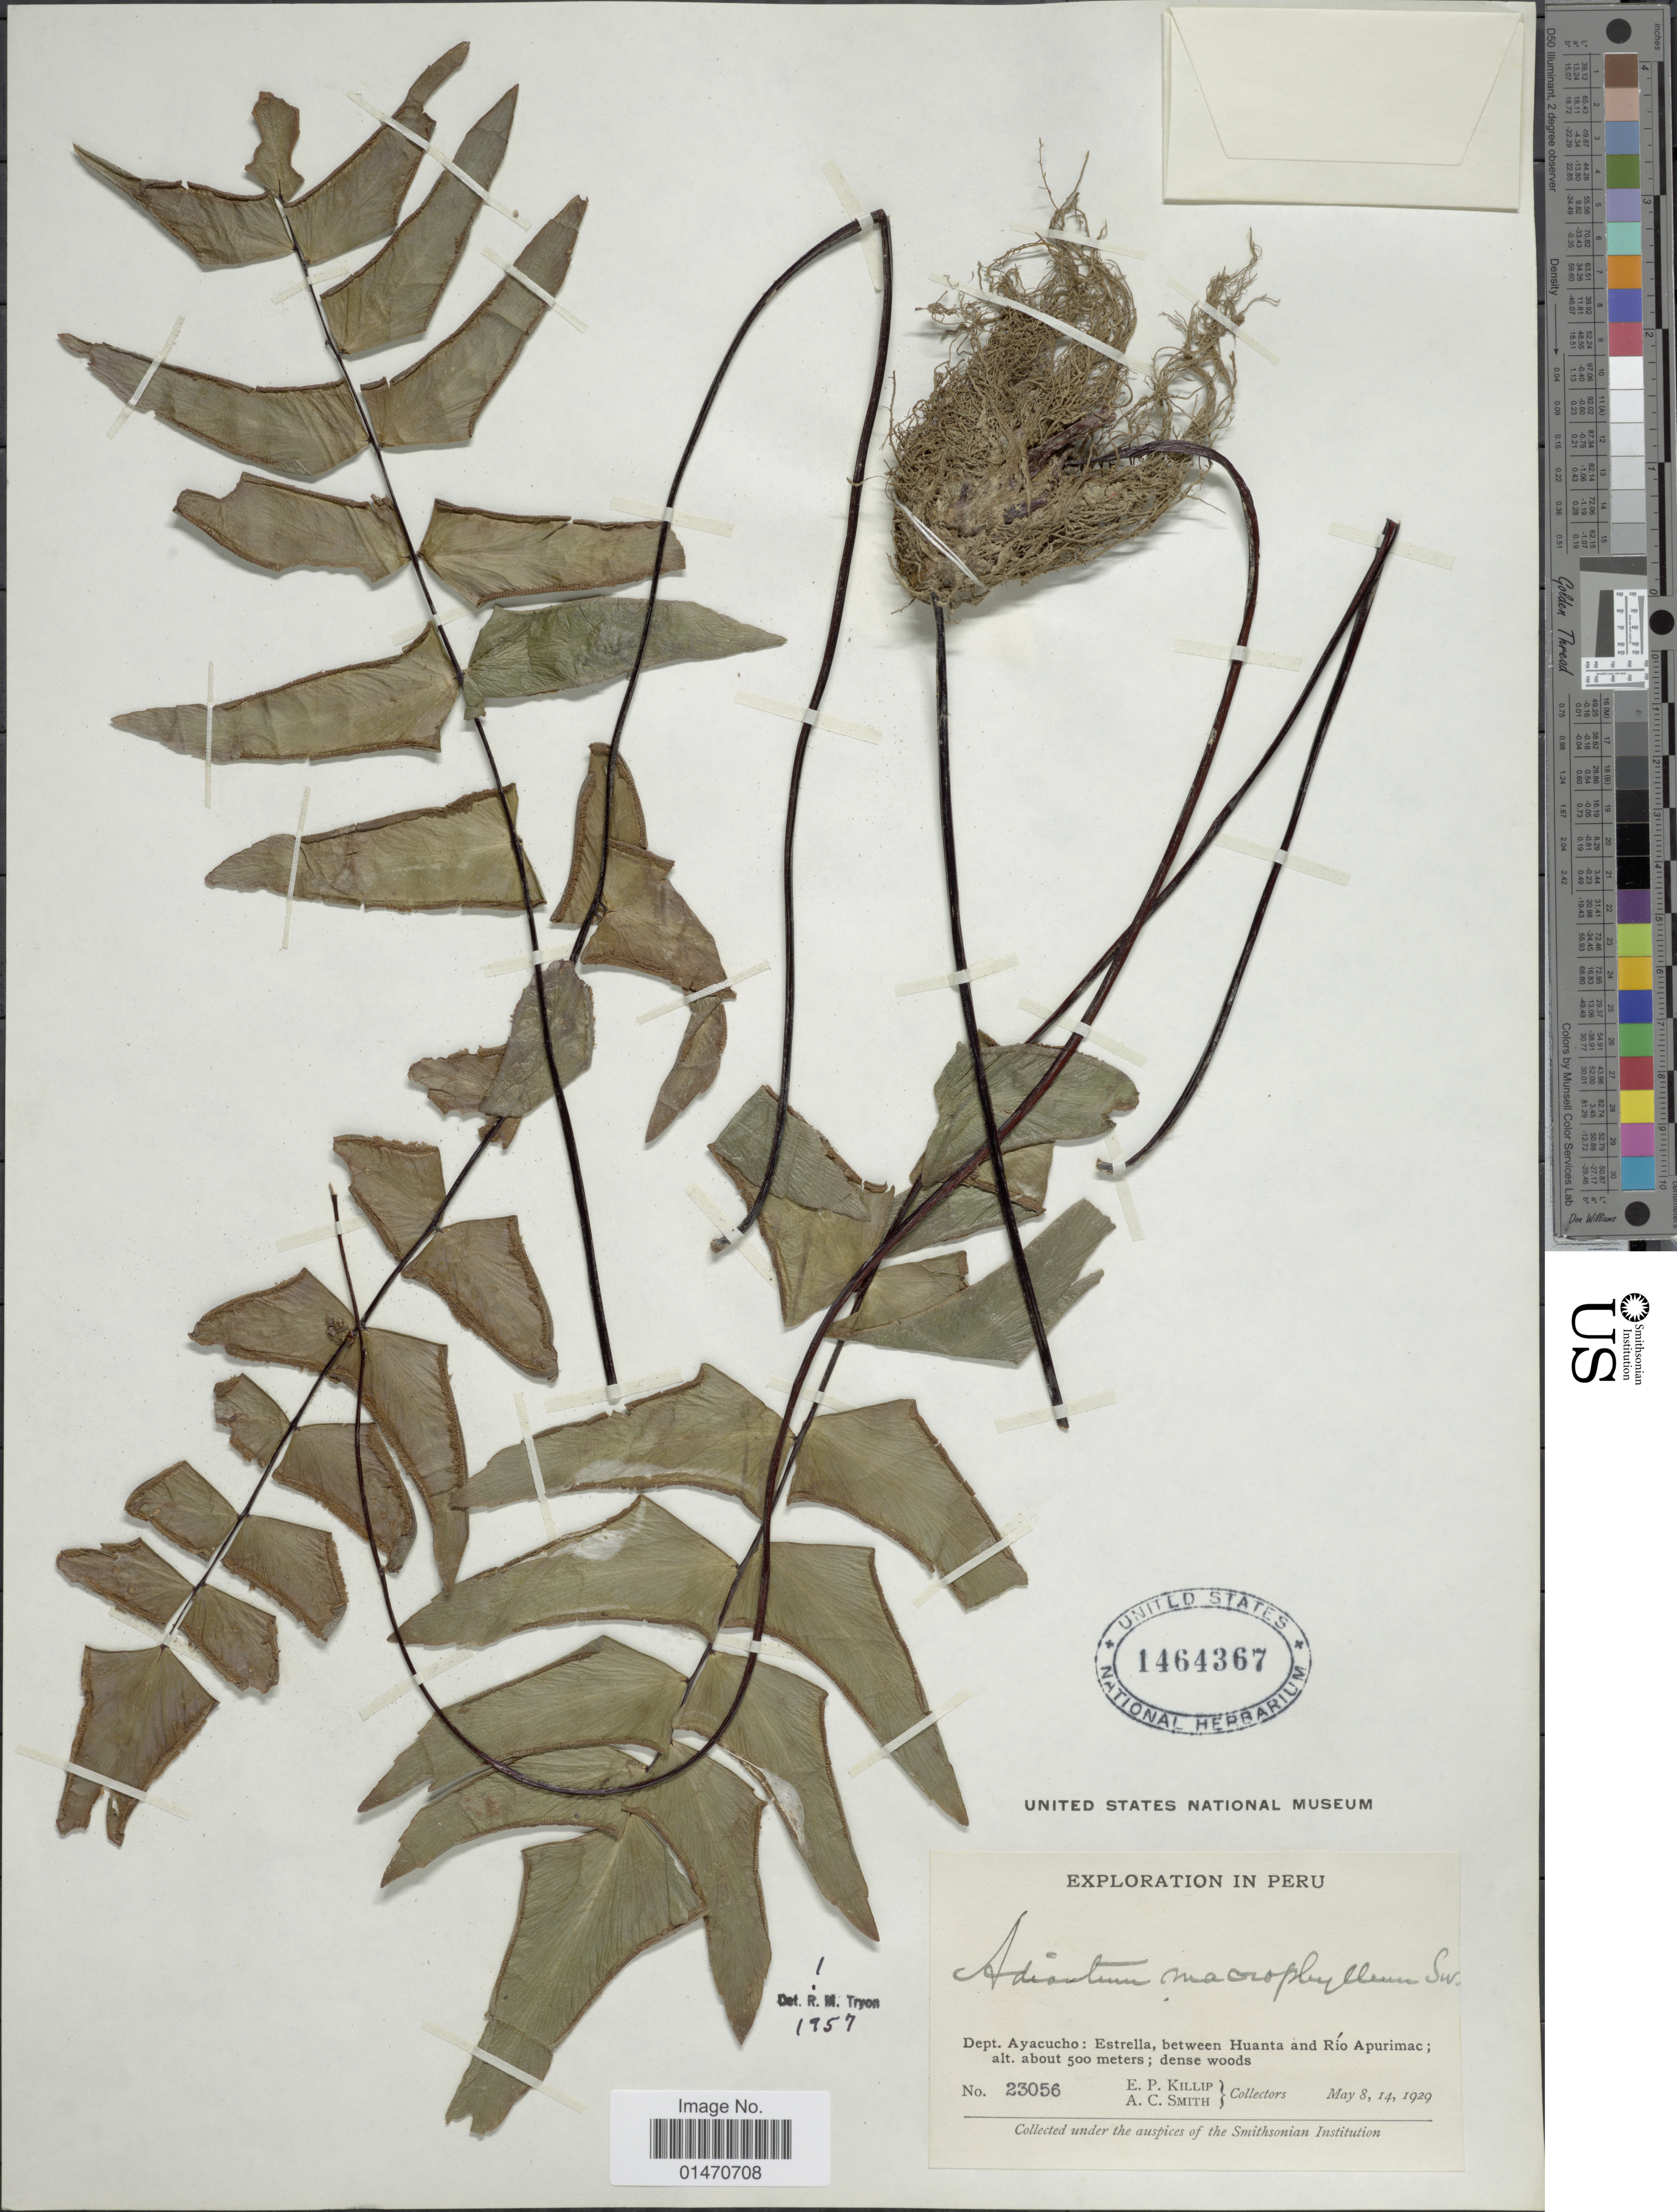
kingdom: Plantae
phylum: Tracheophyta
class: Polypodiopsida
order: Polypodiales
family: Pteridaceae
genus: Adiantum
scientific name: Adiantum macrophyllum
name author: Sw.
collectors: E. P. Killip & A. C. Smith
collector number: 23056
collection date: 1929-05-08/1929-05-14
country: Peru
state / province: Ayacucho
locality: Dept. Ayacucho: Estrella between Huanta and Rio Apurimac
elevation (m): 500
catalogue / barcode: US 1464367